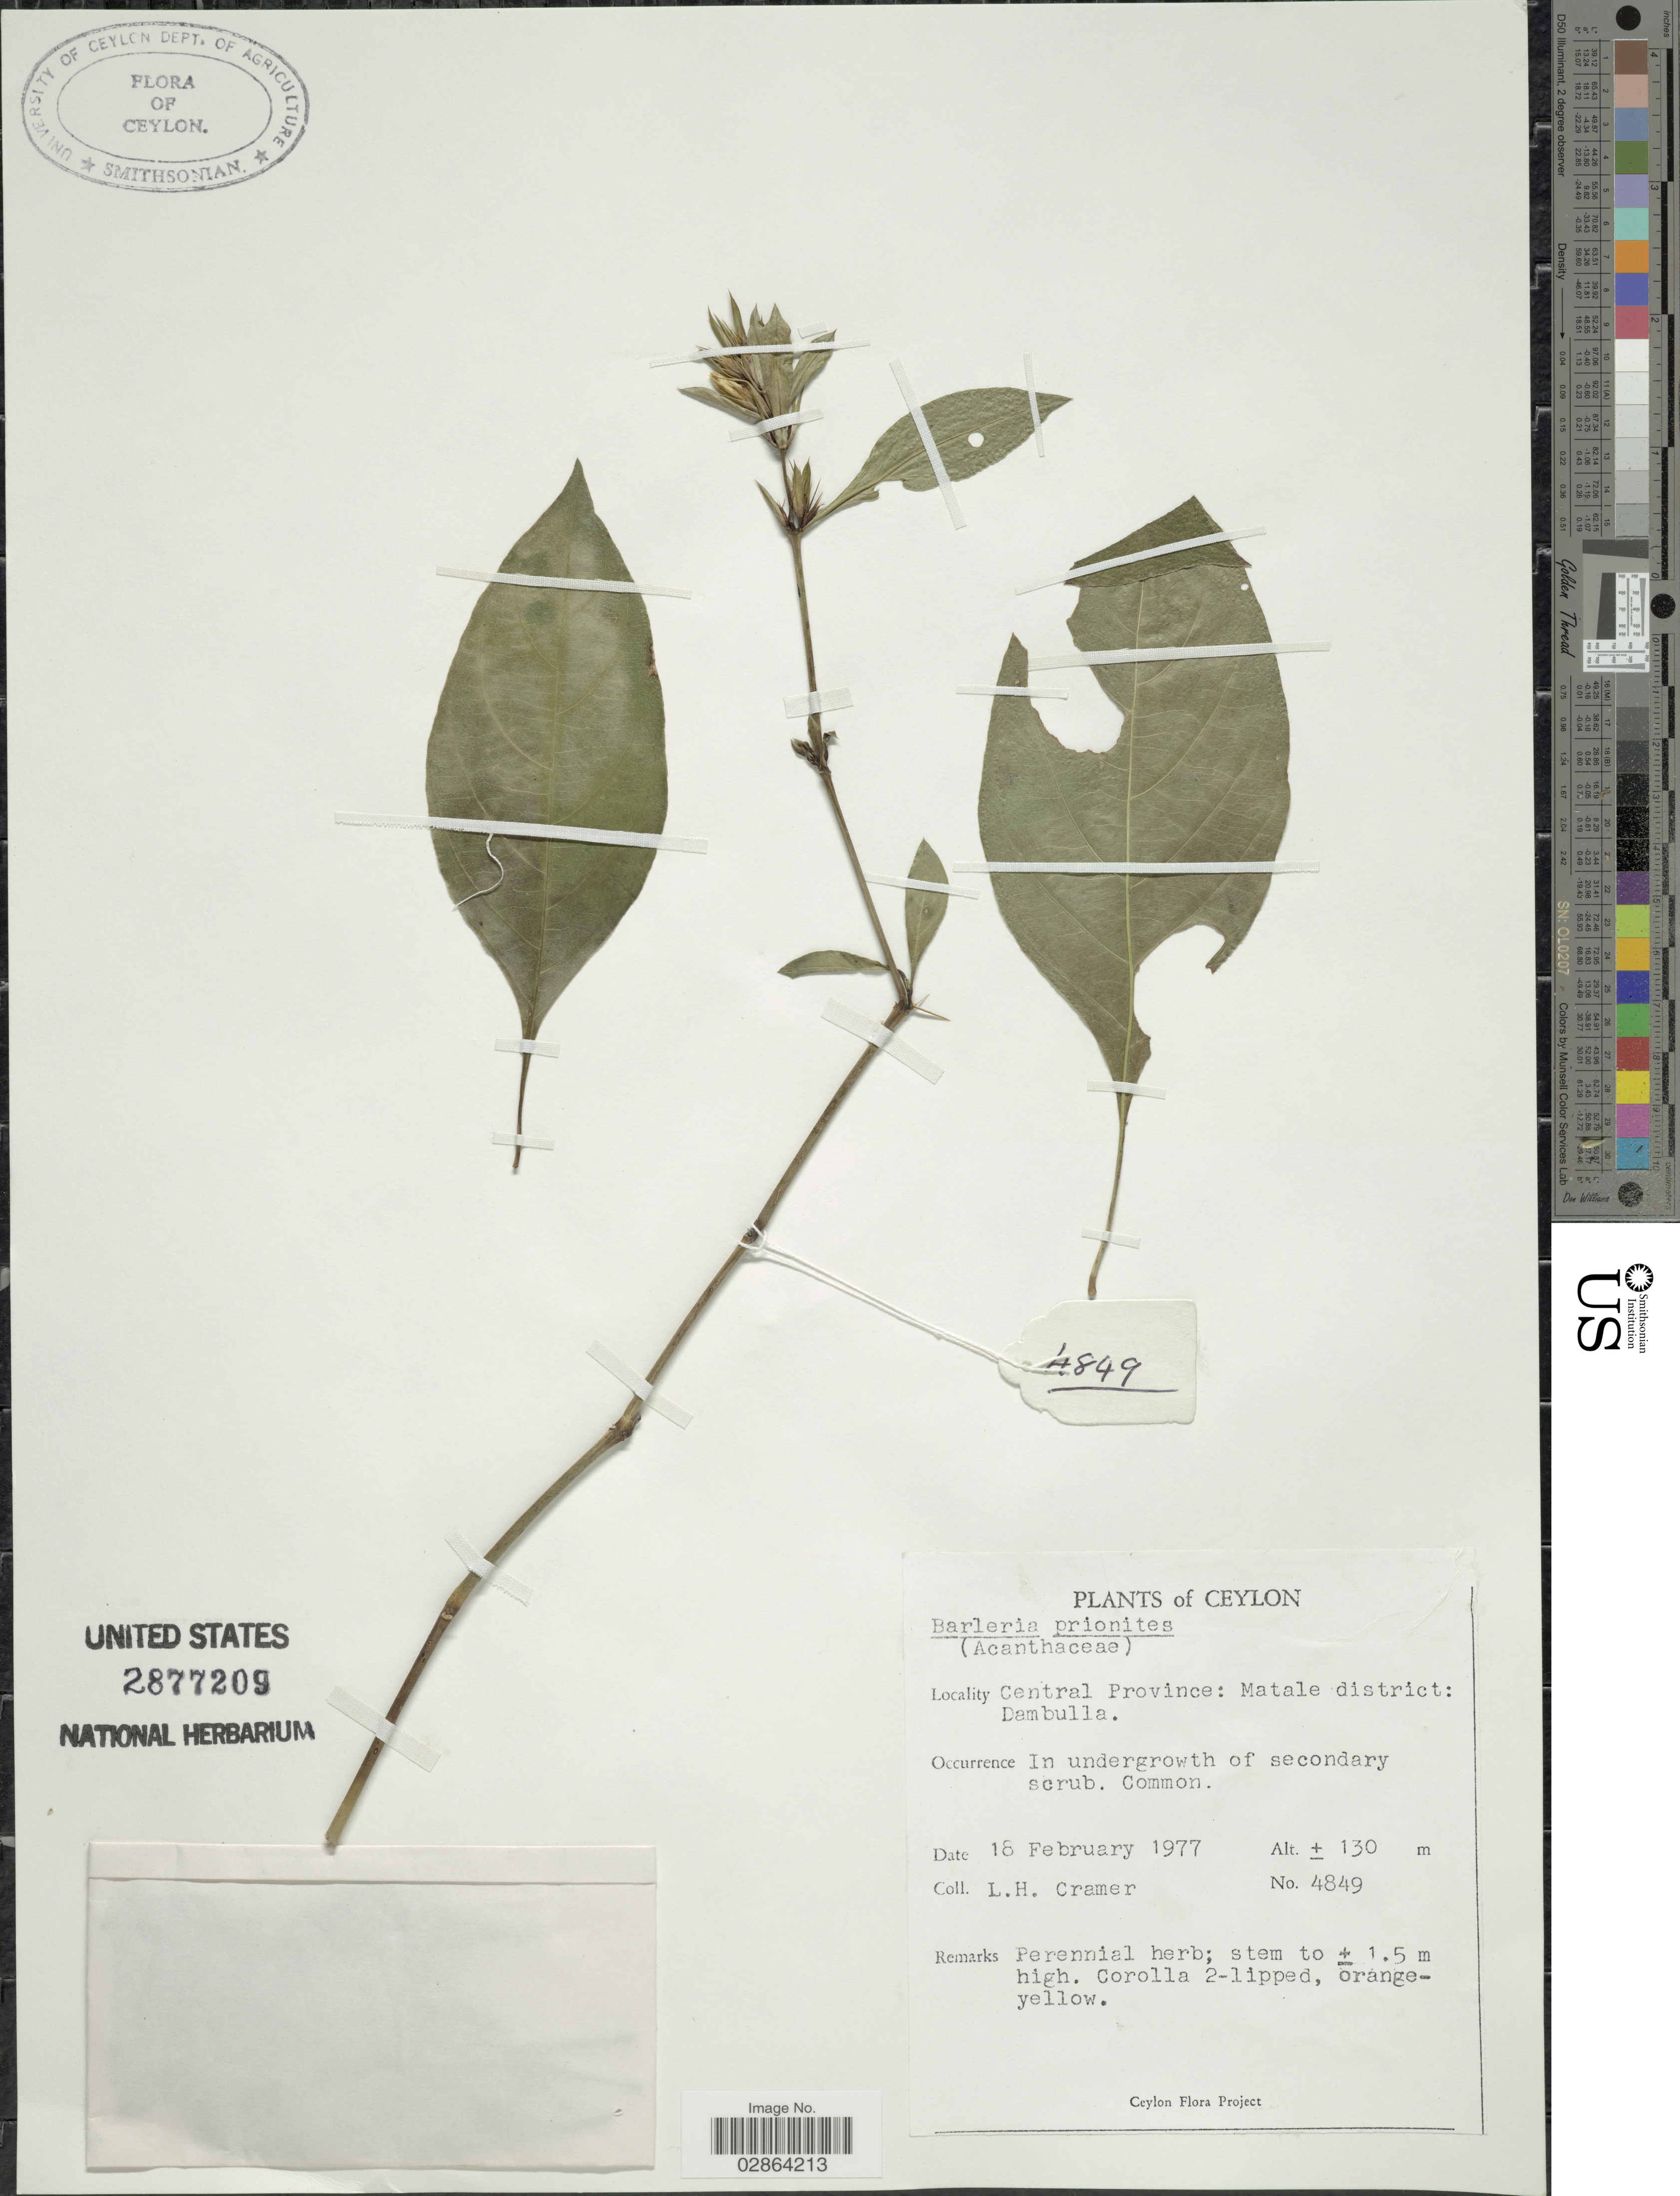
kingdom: Plantae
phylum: Tracheophyta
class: Magnoliopsida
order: Lamiales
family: Acanthaceae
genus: Barleria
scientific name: Barleria prionitis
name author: L.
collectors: L. H. Cramer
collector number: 4849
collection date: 1977-02-18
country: Sri Lanka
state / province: Central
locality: Ceylon, Central Province: Matale district: Dambulla.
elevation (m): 130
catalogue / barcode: US 2877209